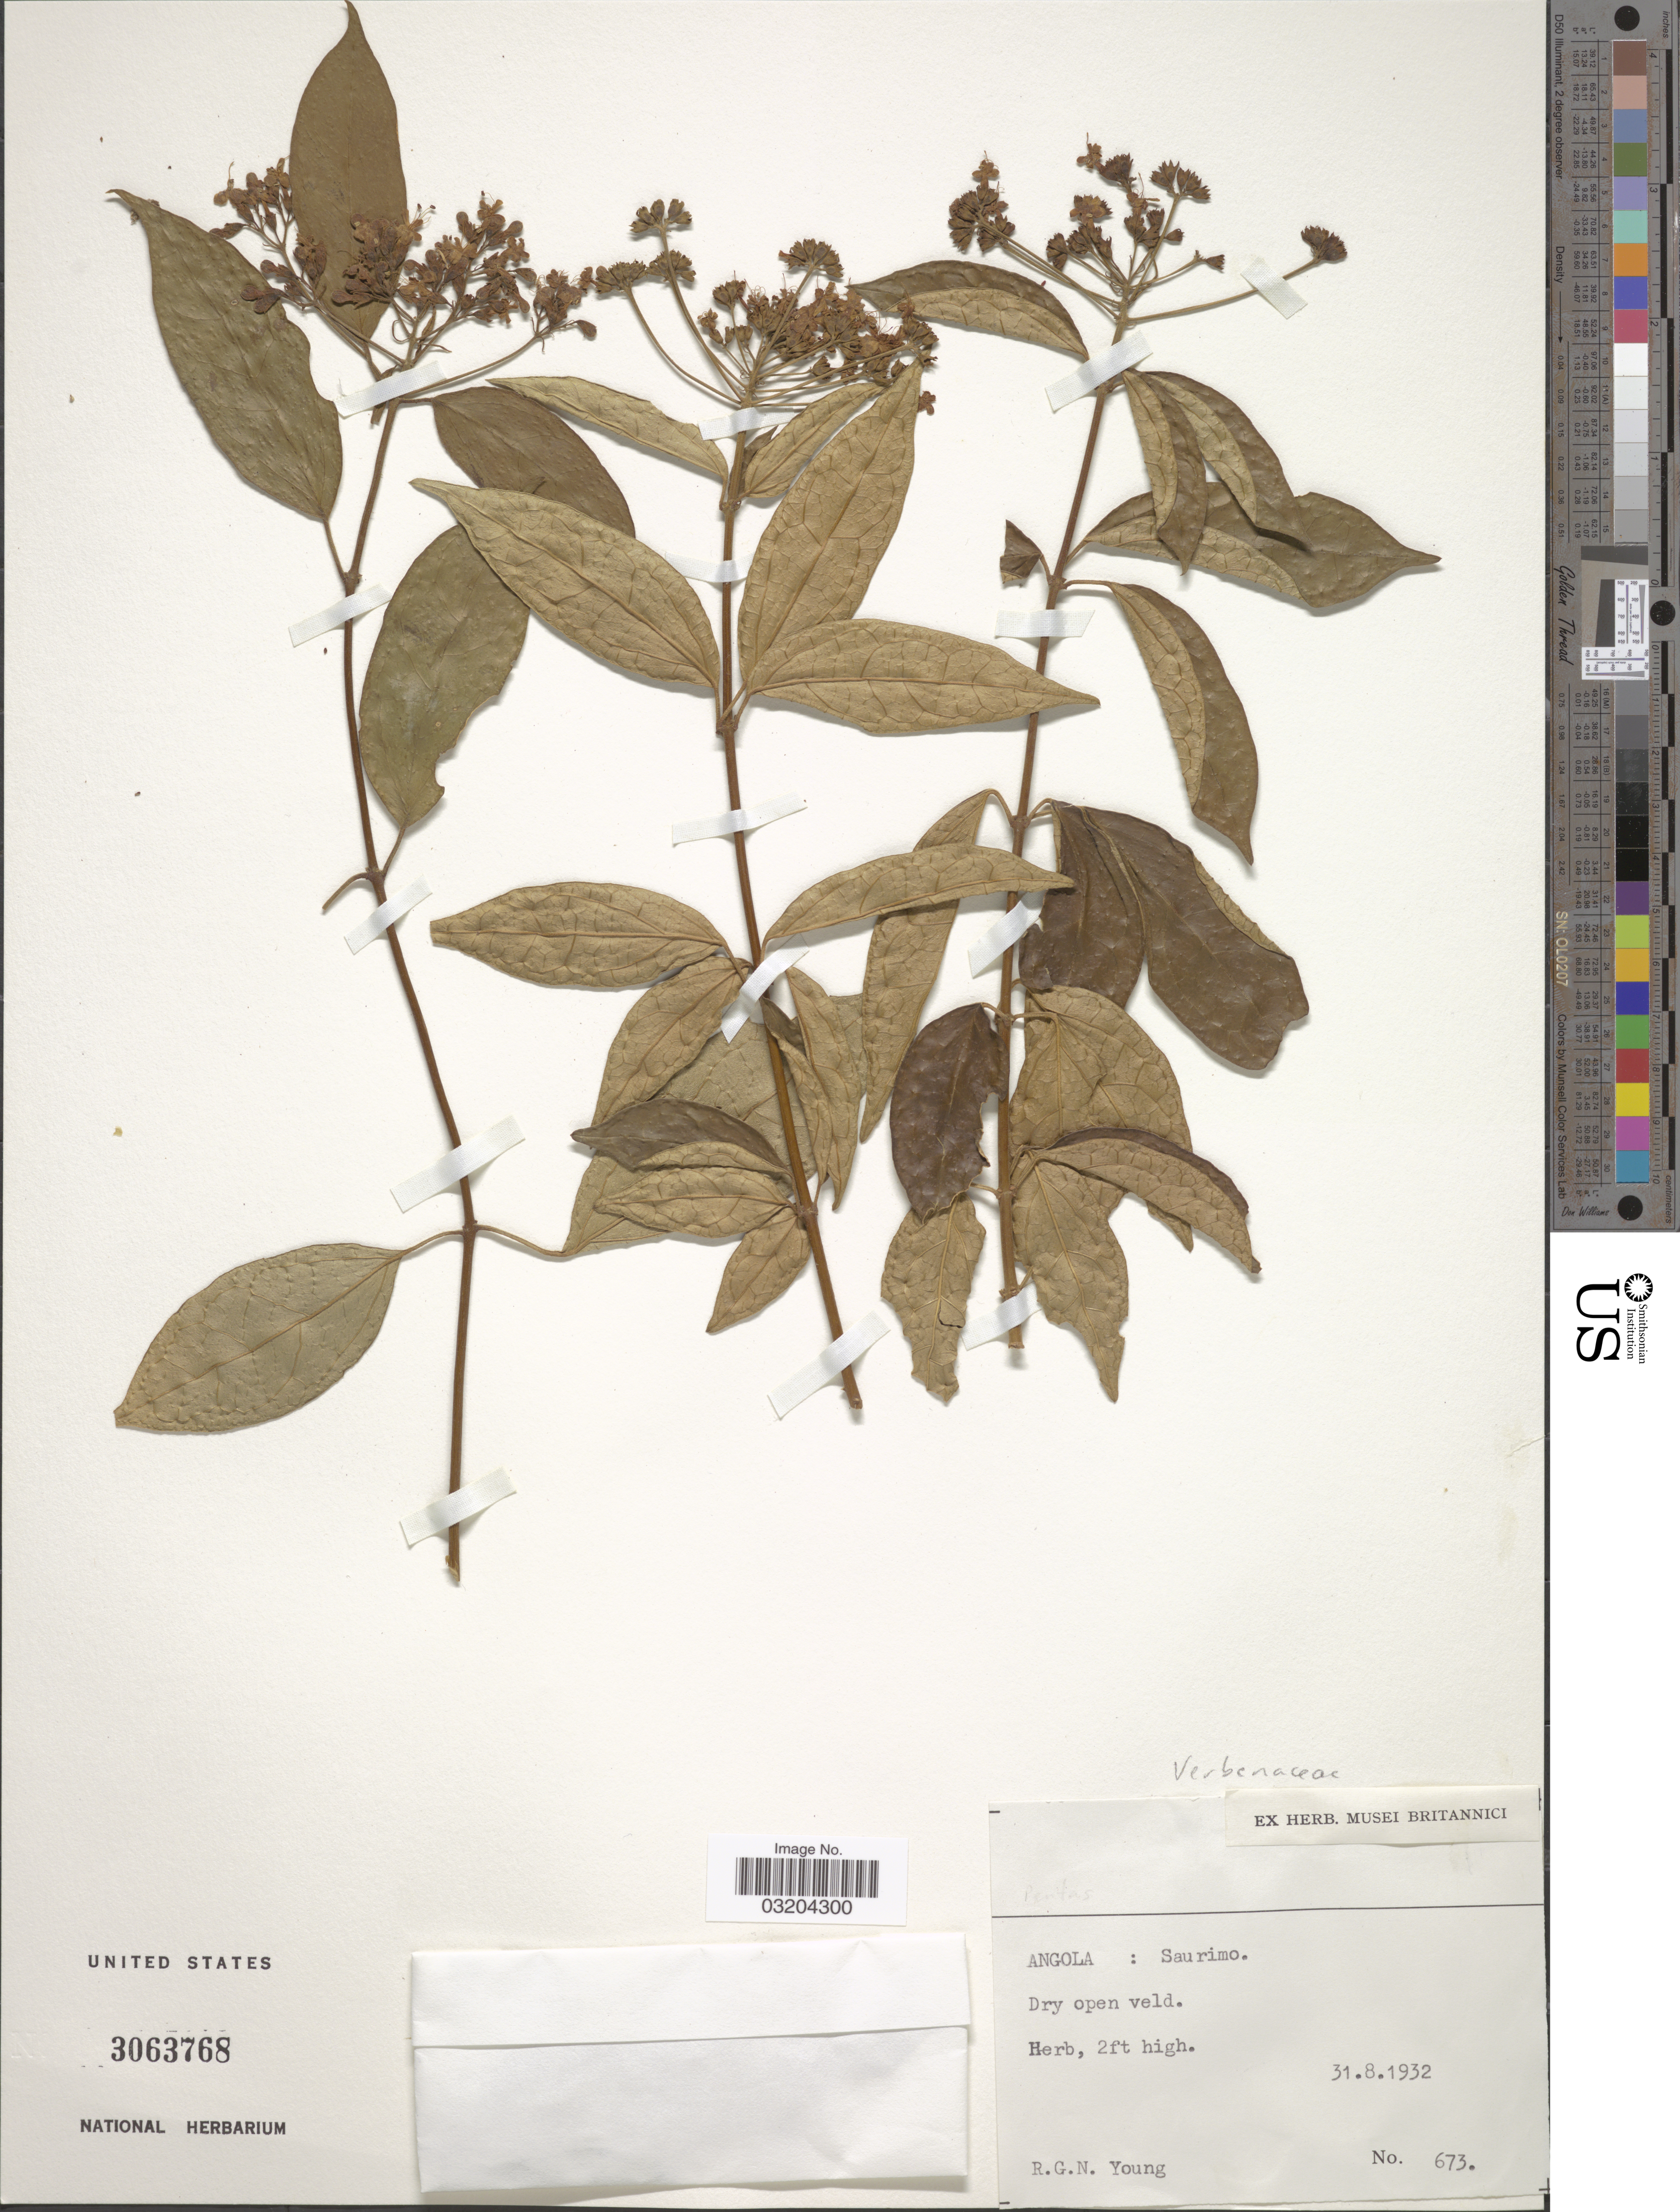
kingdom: Plantae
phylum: Tracheophyta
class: Magnoliopsida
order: Lamiales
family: Verbenaceae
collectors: R. Young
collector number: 673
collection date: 1932-08-31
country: Angola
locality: Saurimo.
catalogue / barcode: US 3063768